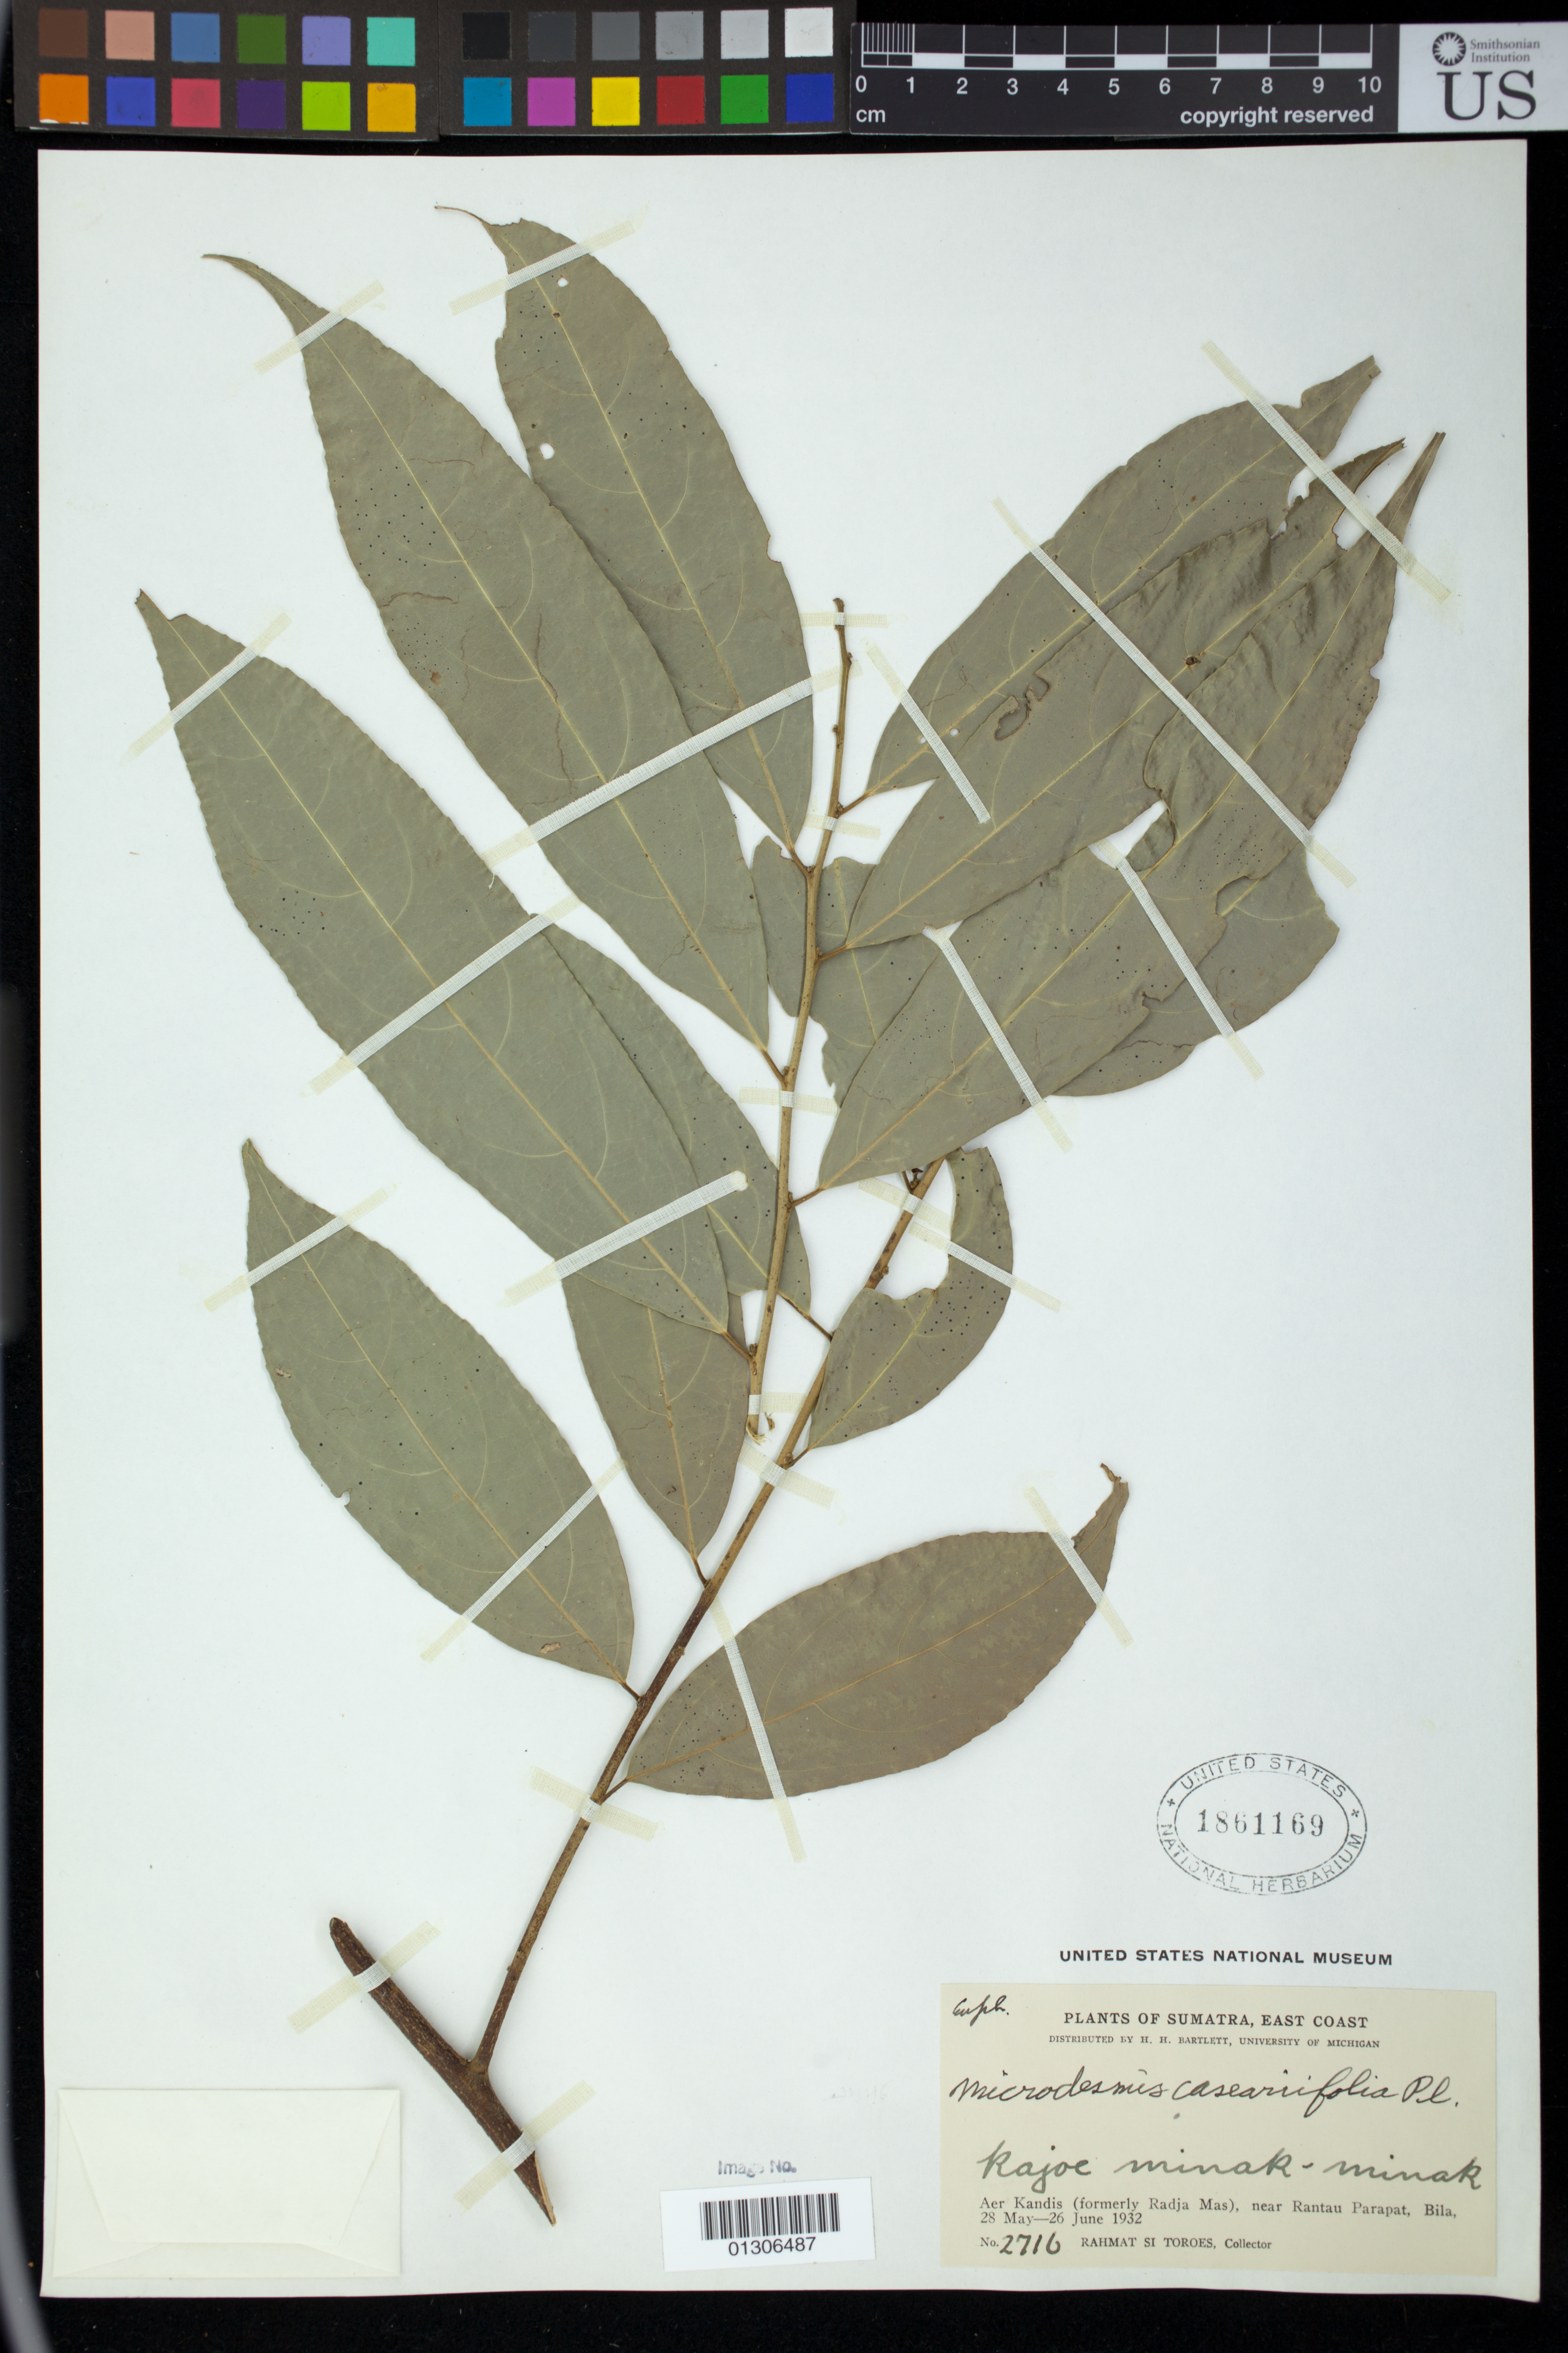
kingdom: Plantae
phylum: Tracheophyta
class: Magnoliopsida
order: Malpighiales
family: Pandaceae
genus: Microdesmis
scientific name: Microdesmis casearifolia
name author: Planch. & Hook.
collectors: Rahmat Si Boeea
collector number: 2716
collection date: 1932-05-28/1932-06-26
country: Indonesia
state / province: Sumatra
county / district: Sumatera Utara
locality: Aer Kandis (formerly Radja Mas), near Rantau Parapat (Rantau Prapat), Bila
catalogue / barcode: US 1861169